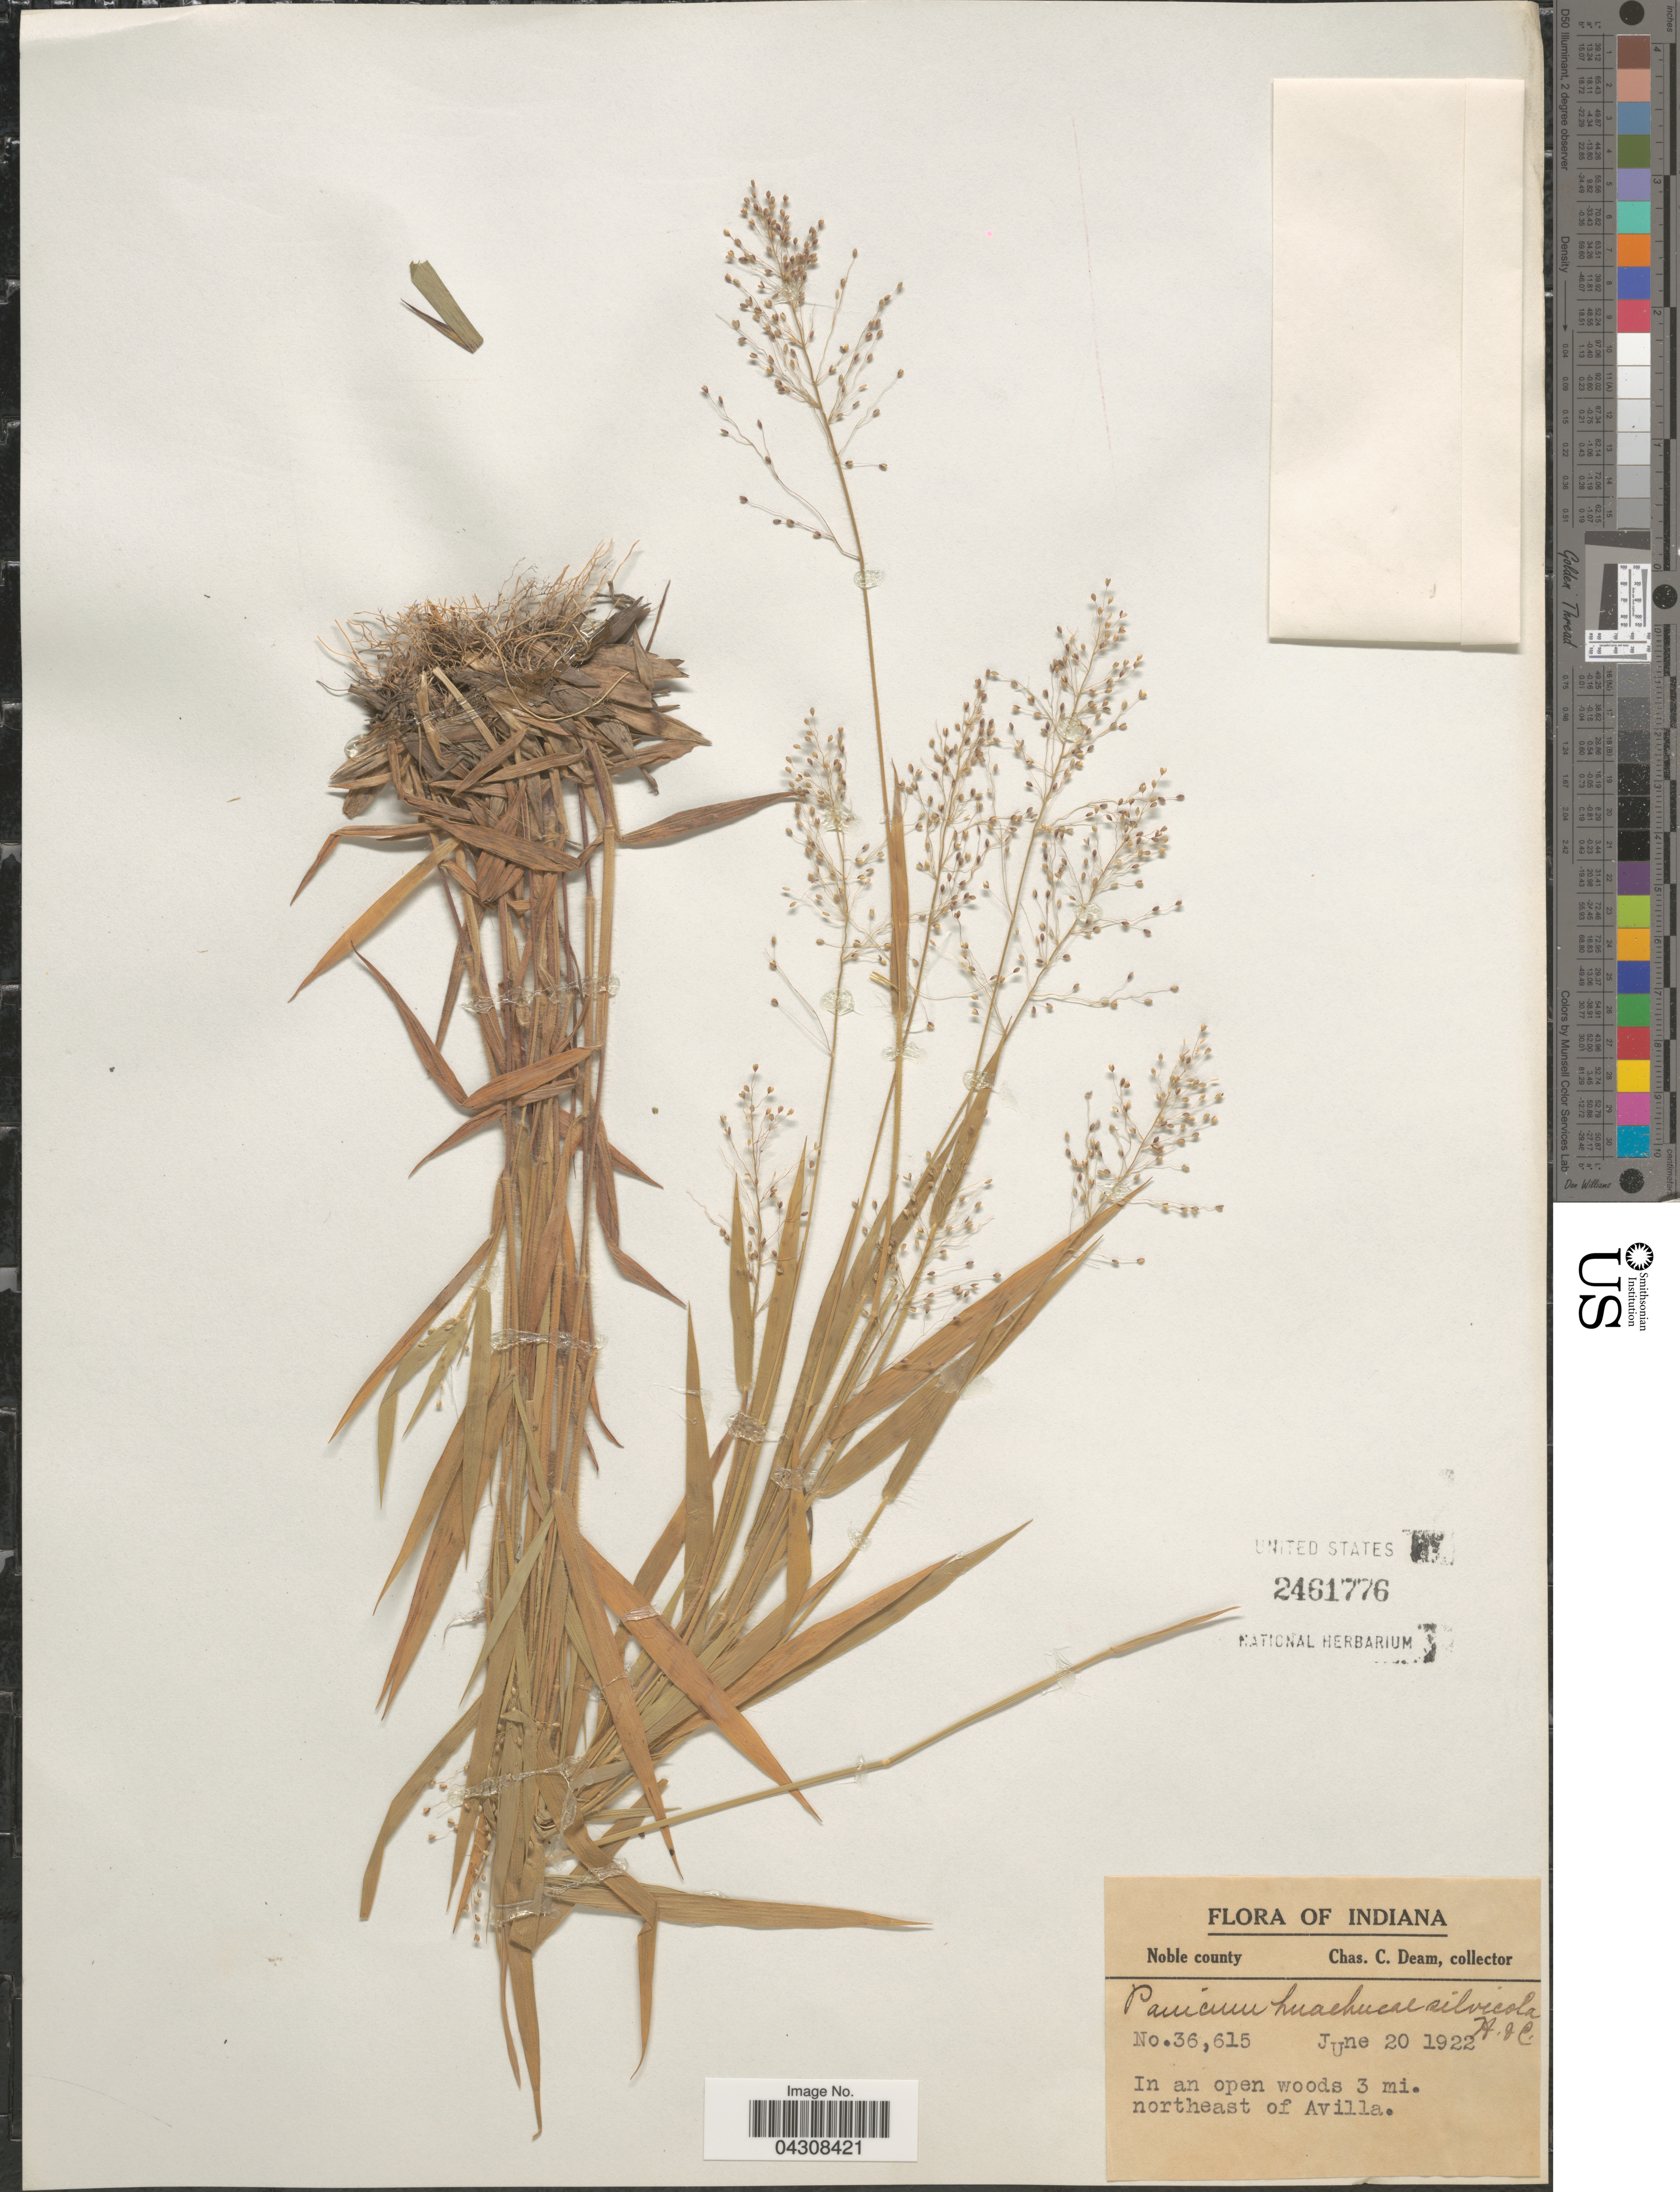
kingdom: Plantae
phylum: Tracheophyta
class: Liliopsida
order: Poales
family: Poaceae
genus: Dichanthelium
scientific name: Dichanthelium acuminatum var. acuminatum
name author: (Sw.) Gould & C.A. Clark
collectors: C. C. Deam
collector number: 36615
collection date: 1922-06-20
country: United States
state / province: Indiana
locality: Noble county. In an open woods 3 mi. northeast of Avilla.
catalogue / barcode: US 2461776